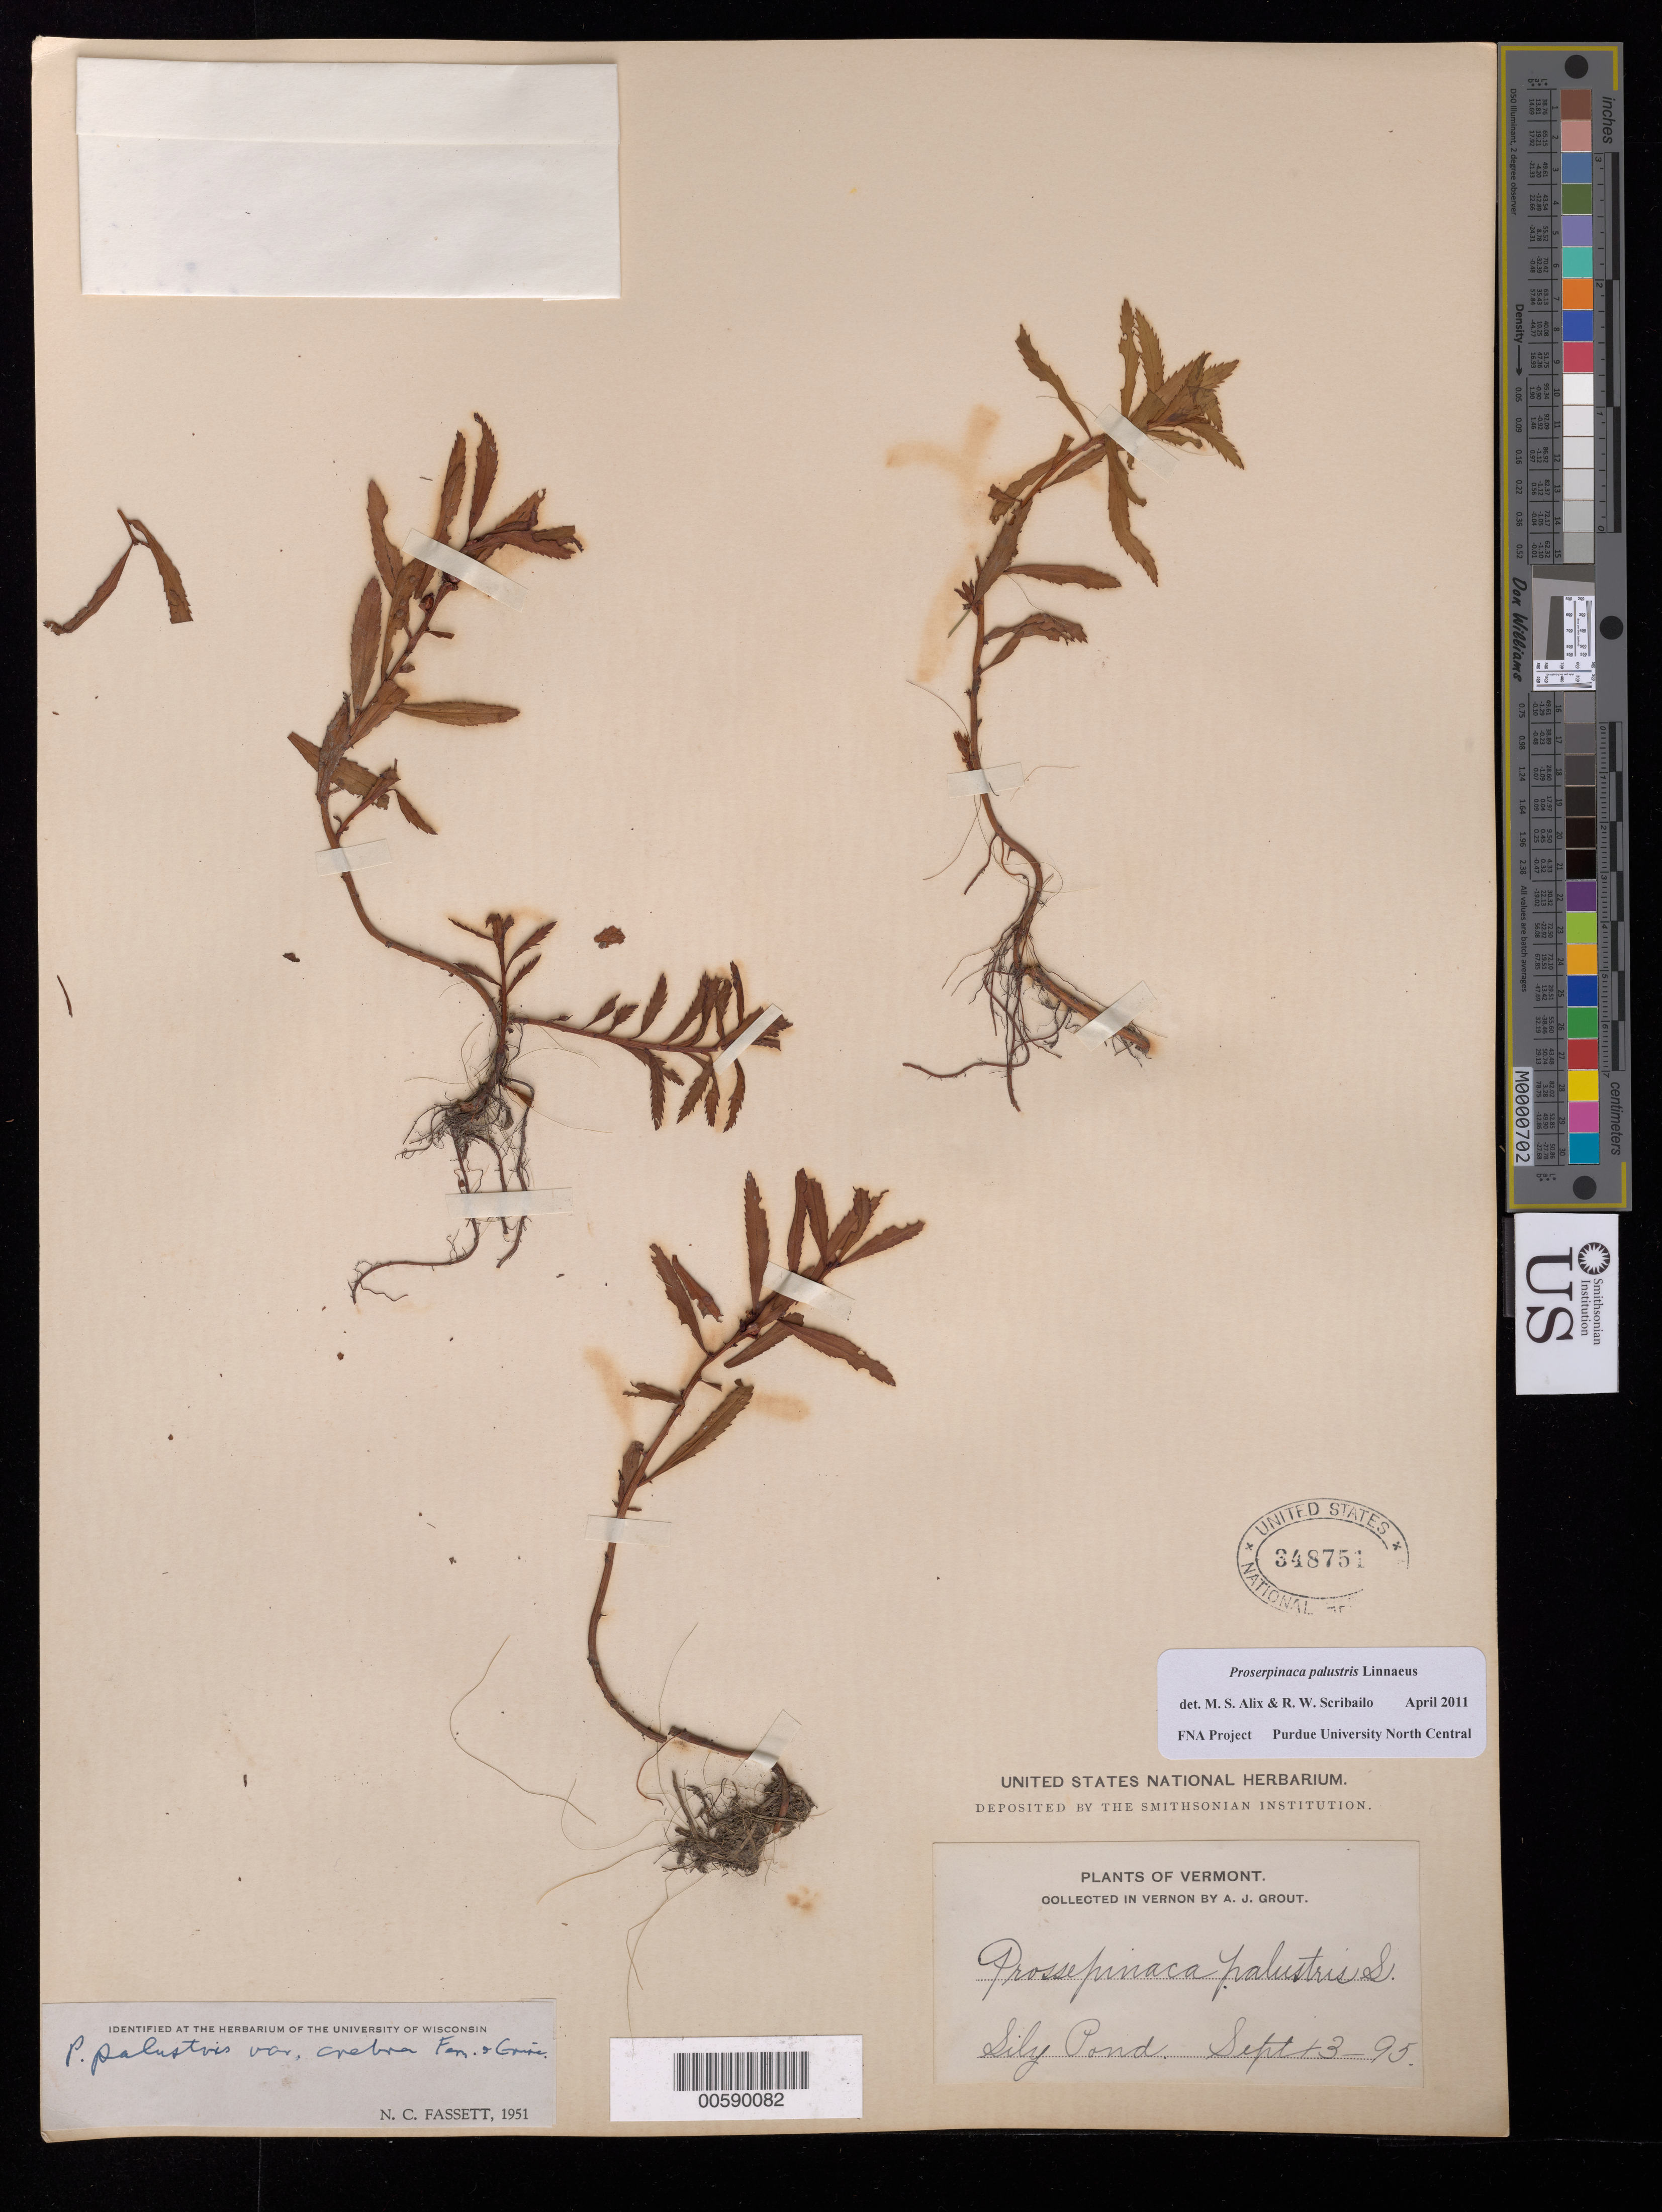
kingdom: Plantae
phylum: Tracheophyta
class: Magnoliopsida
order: Saxifragales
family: Haloragaceae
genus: Proserpinaca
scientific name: Proserpinaca palustris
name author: L.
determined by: Scribailo, R. W.; Alix, M. S.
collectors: A. J. Grout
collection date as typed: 13 Sep 1895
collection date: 1895-09-13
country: United States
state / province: Vermont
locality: Vernon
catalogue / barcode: US 348751